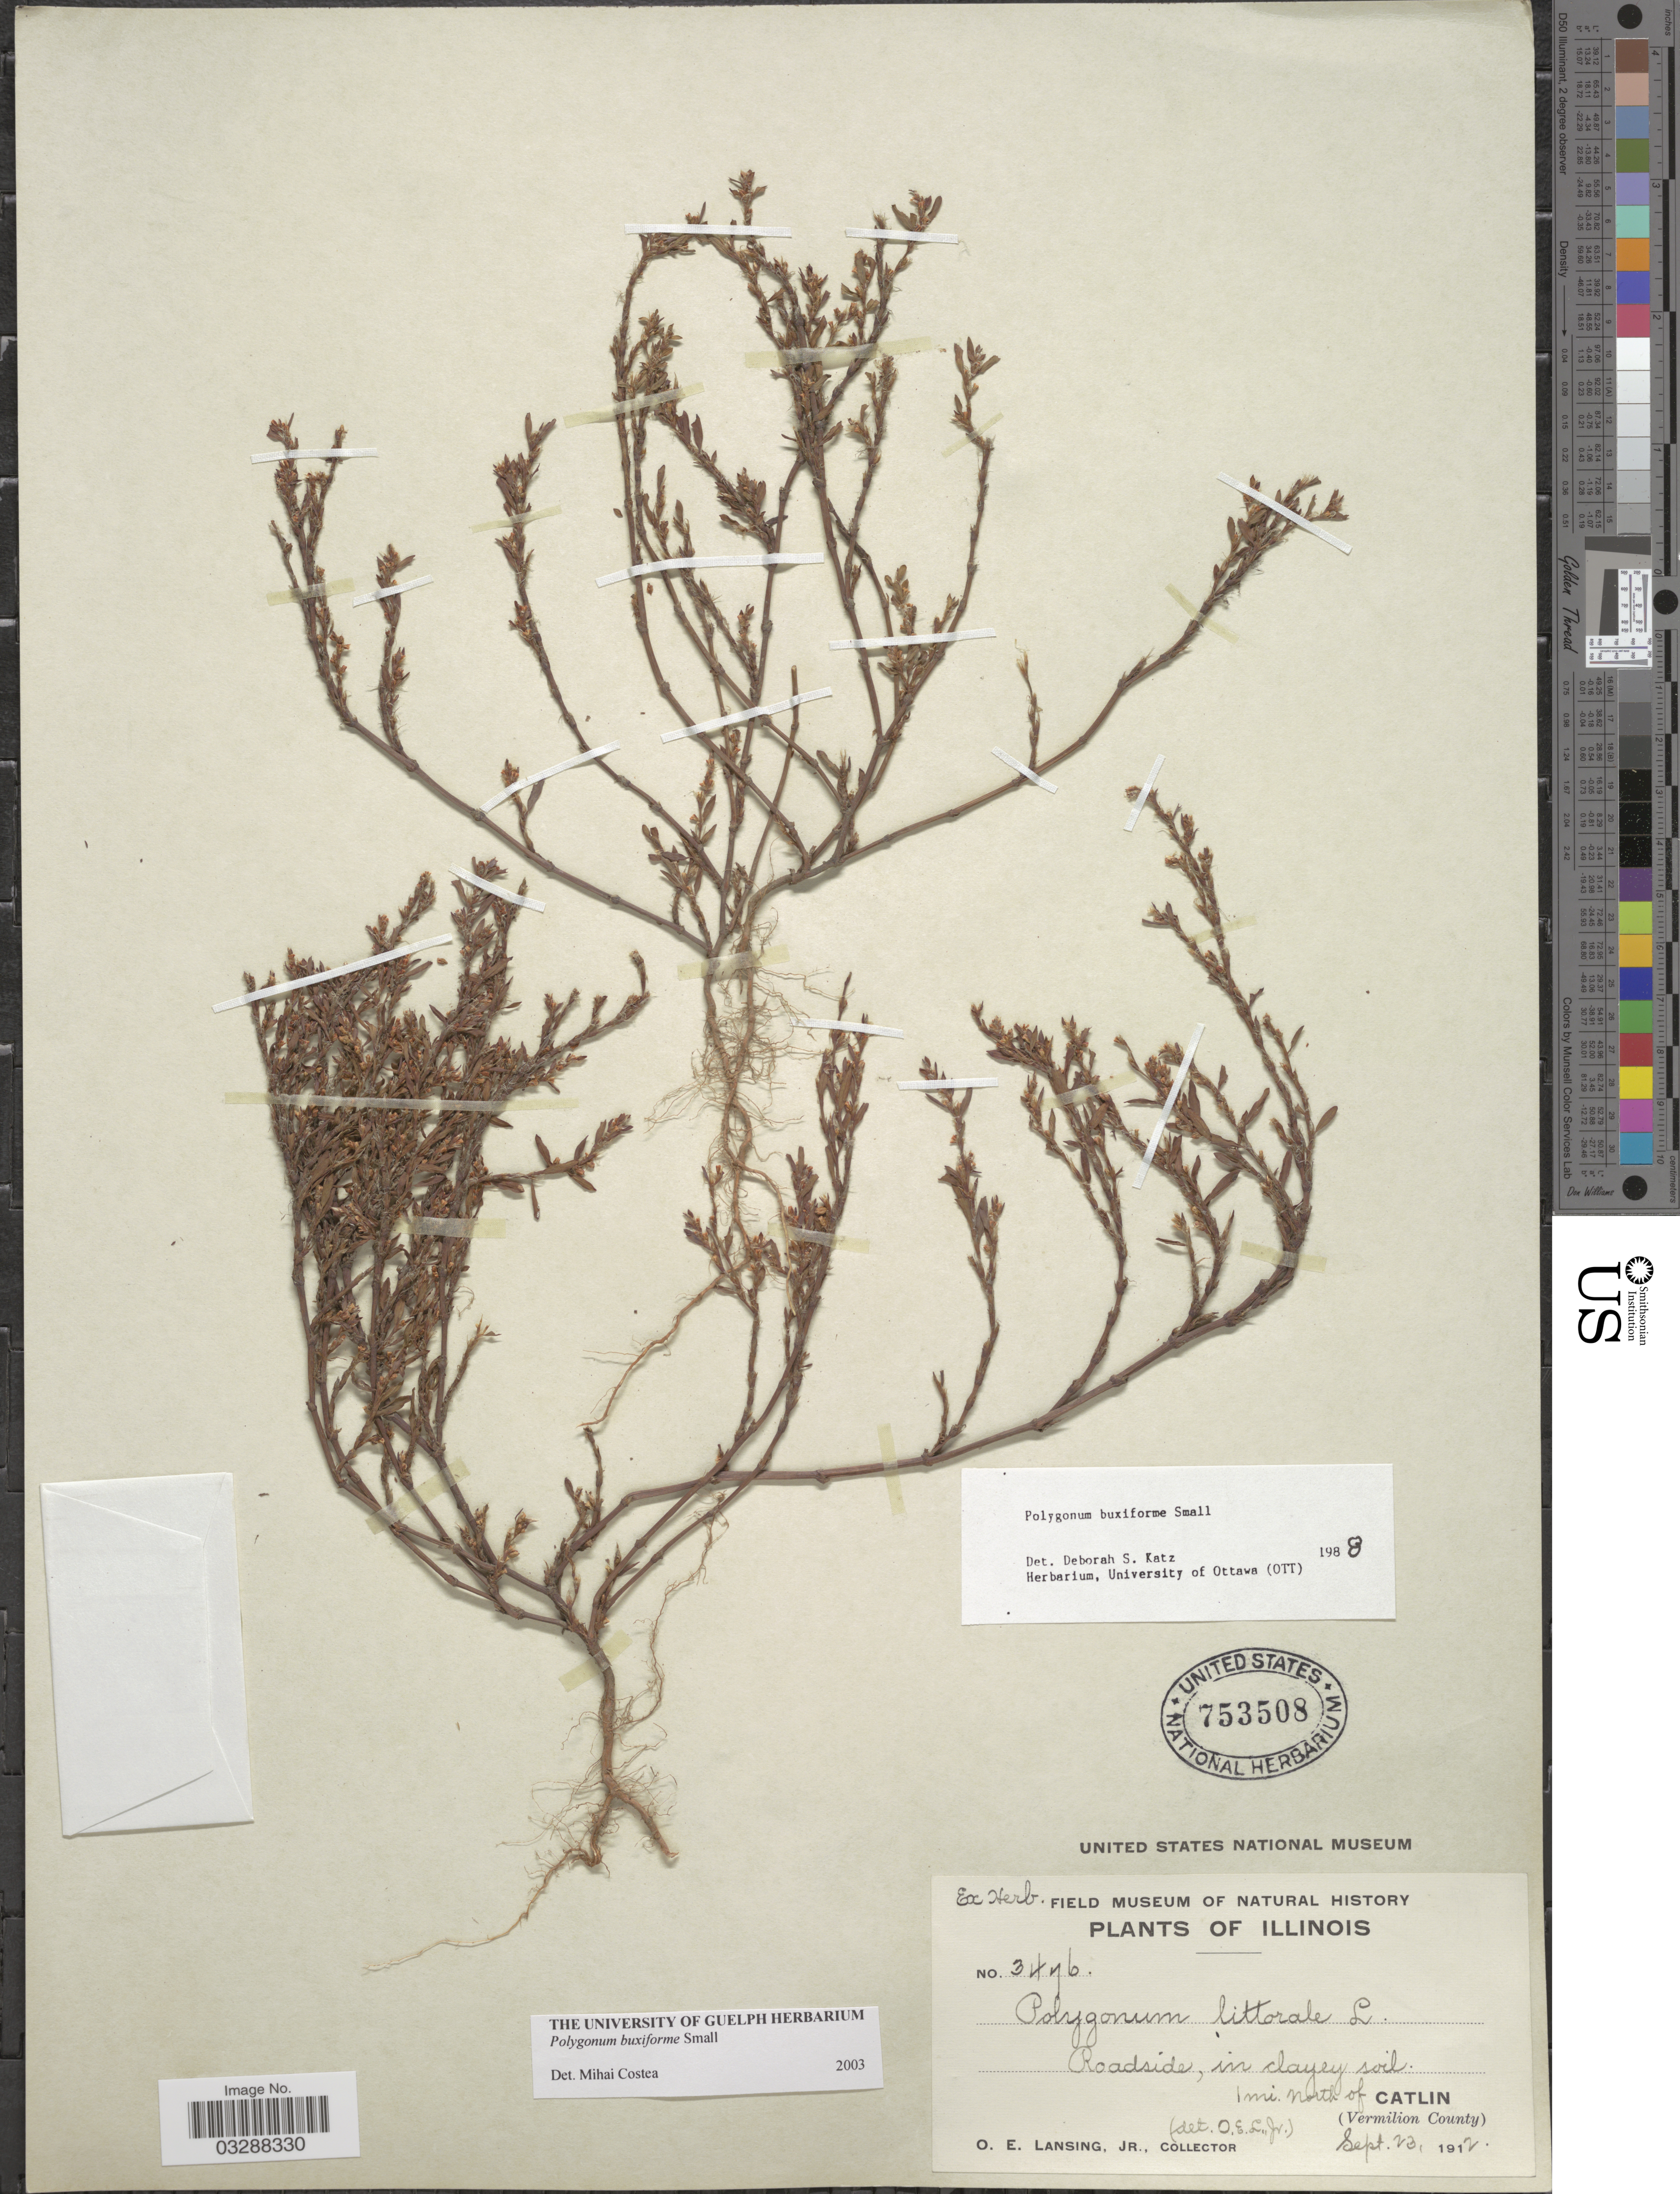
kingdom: Plantae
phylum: Tracheophyta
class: Magnoliopsida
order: Caryophyllales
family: Polygonaceae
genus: Polygonum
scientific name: Polygonum buxiforme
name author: Small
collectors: O. Lansing Jr.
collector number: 3476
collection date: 1912-09-23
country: United States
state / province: Illinois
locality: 1 mi. north of Catlin (Vermilion County).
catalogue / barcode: US 753508